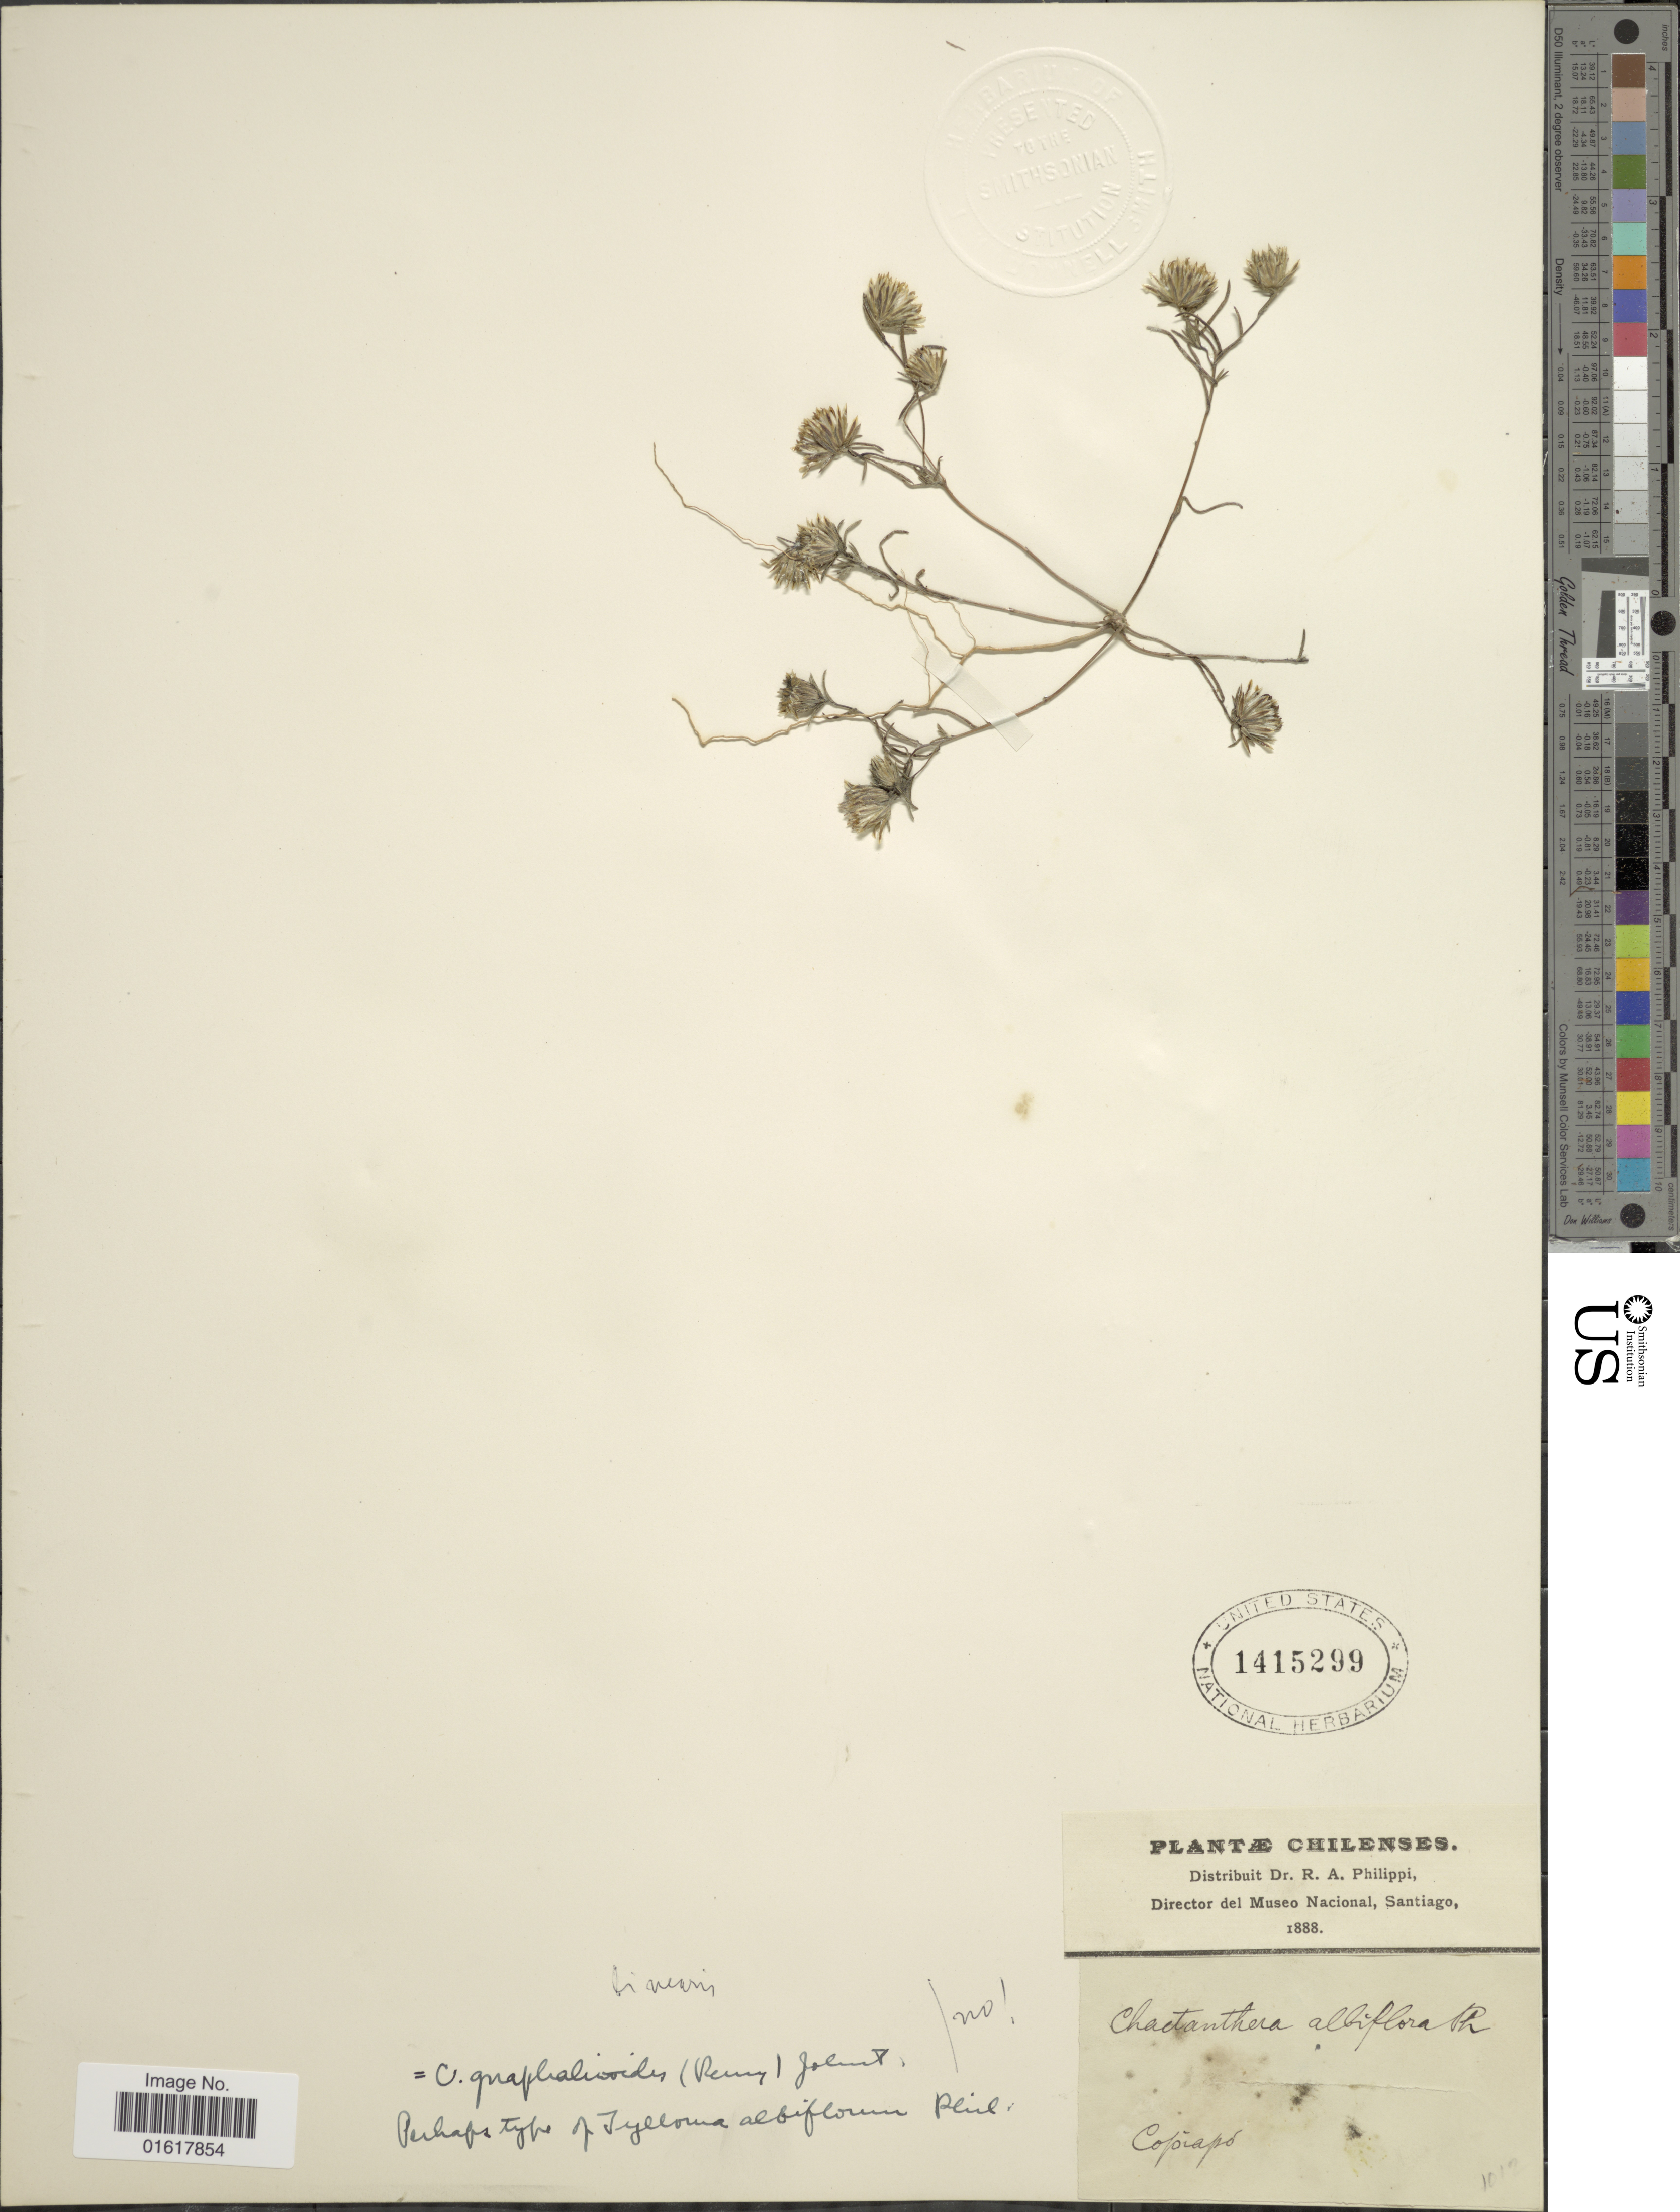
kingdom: Plantae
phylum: Tracheophyta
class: Magnoliopsida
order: Asterales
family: Asteraceae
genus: Chaetanthera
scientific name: Chaetanthera gnaphalioides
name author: (J. Rémy) I.M. Johnst.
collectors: R. A. Philippi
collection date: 1888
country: Chile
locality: Copiapó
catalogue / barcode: US 1415299